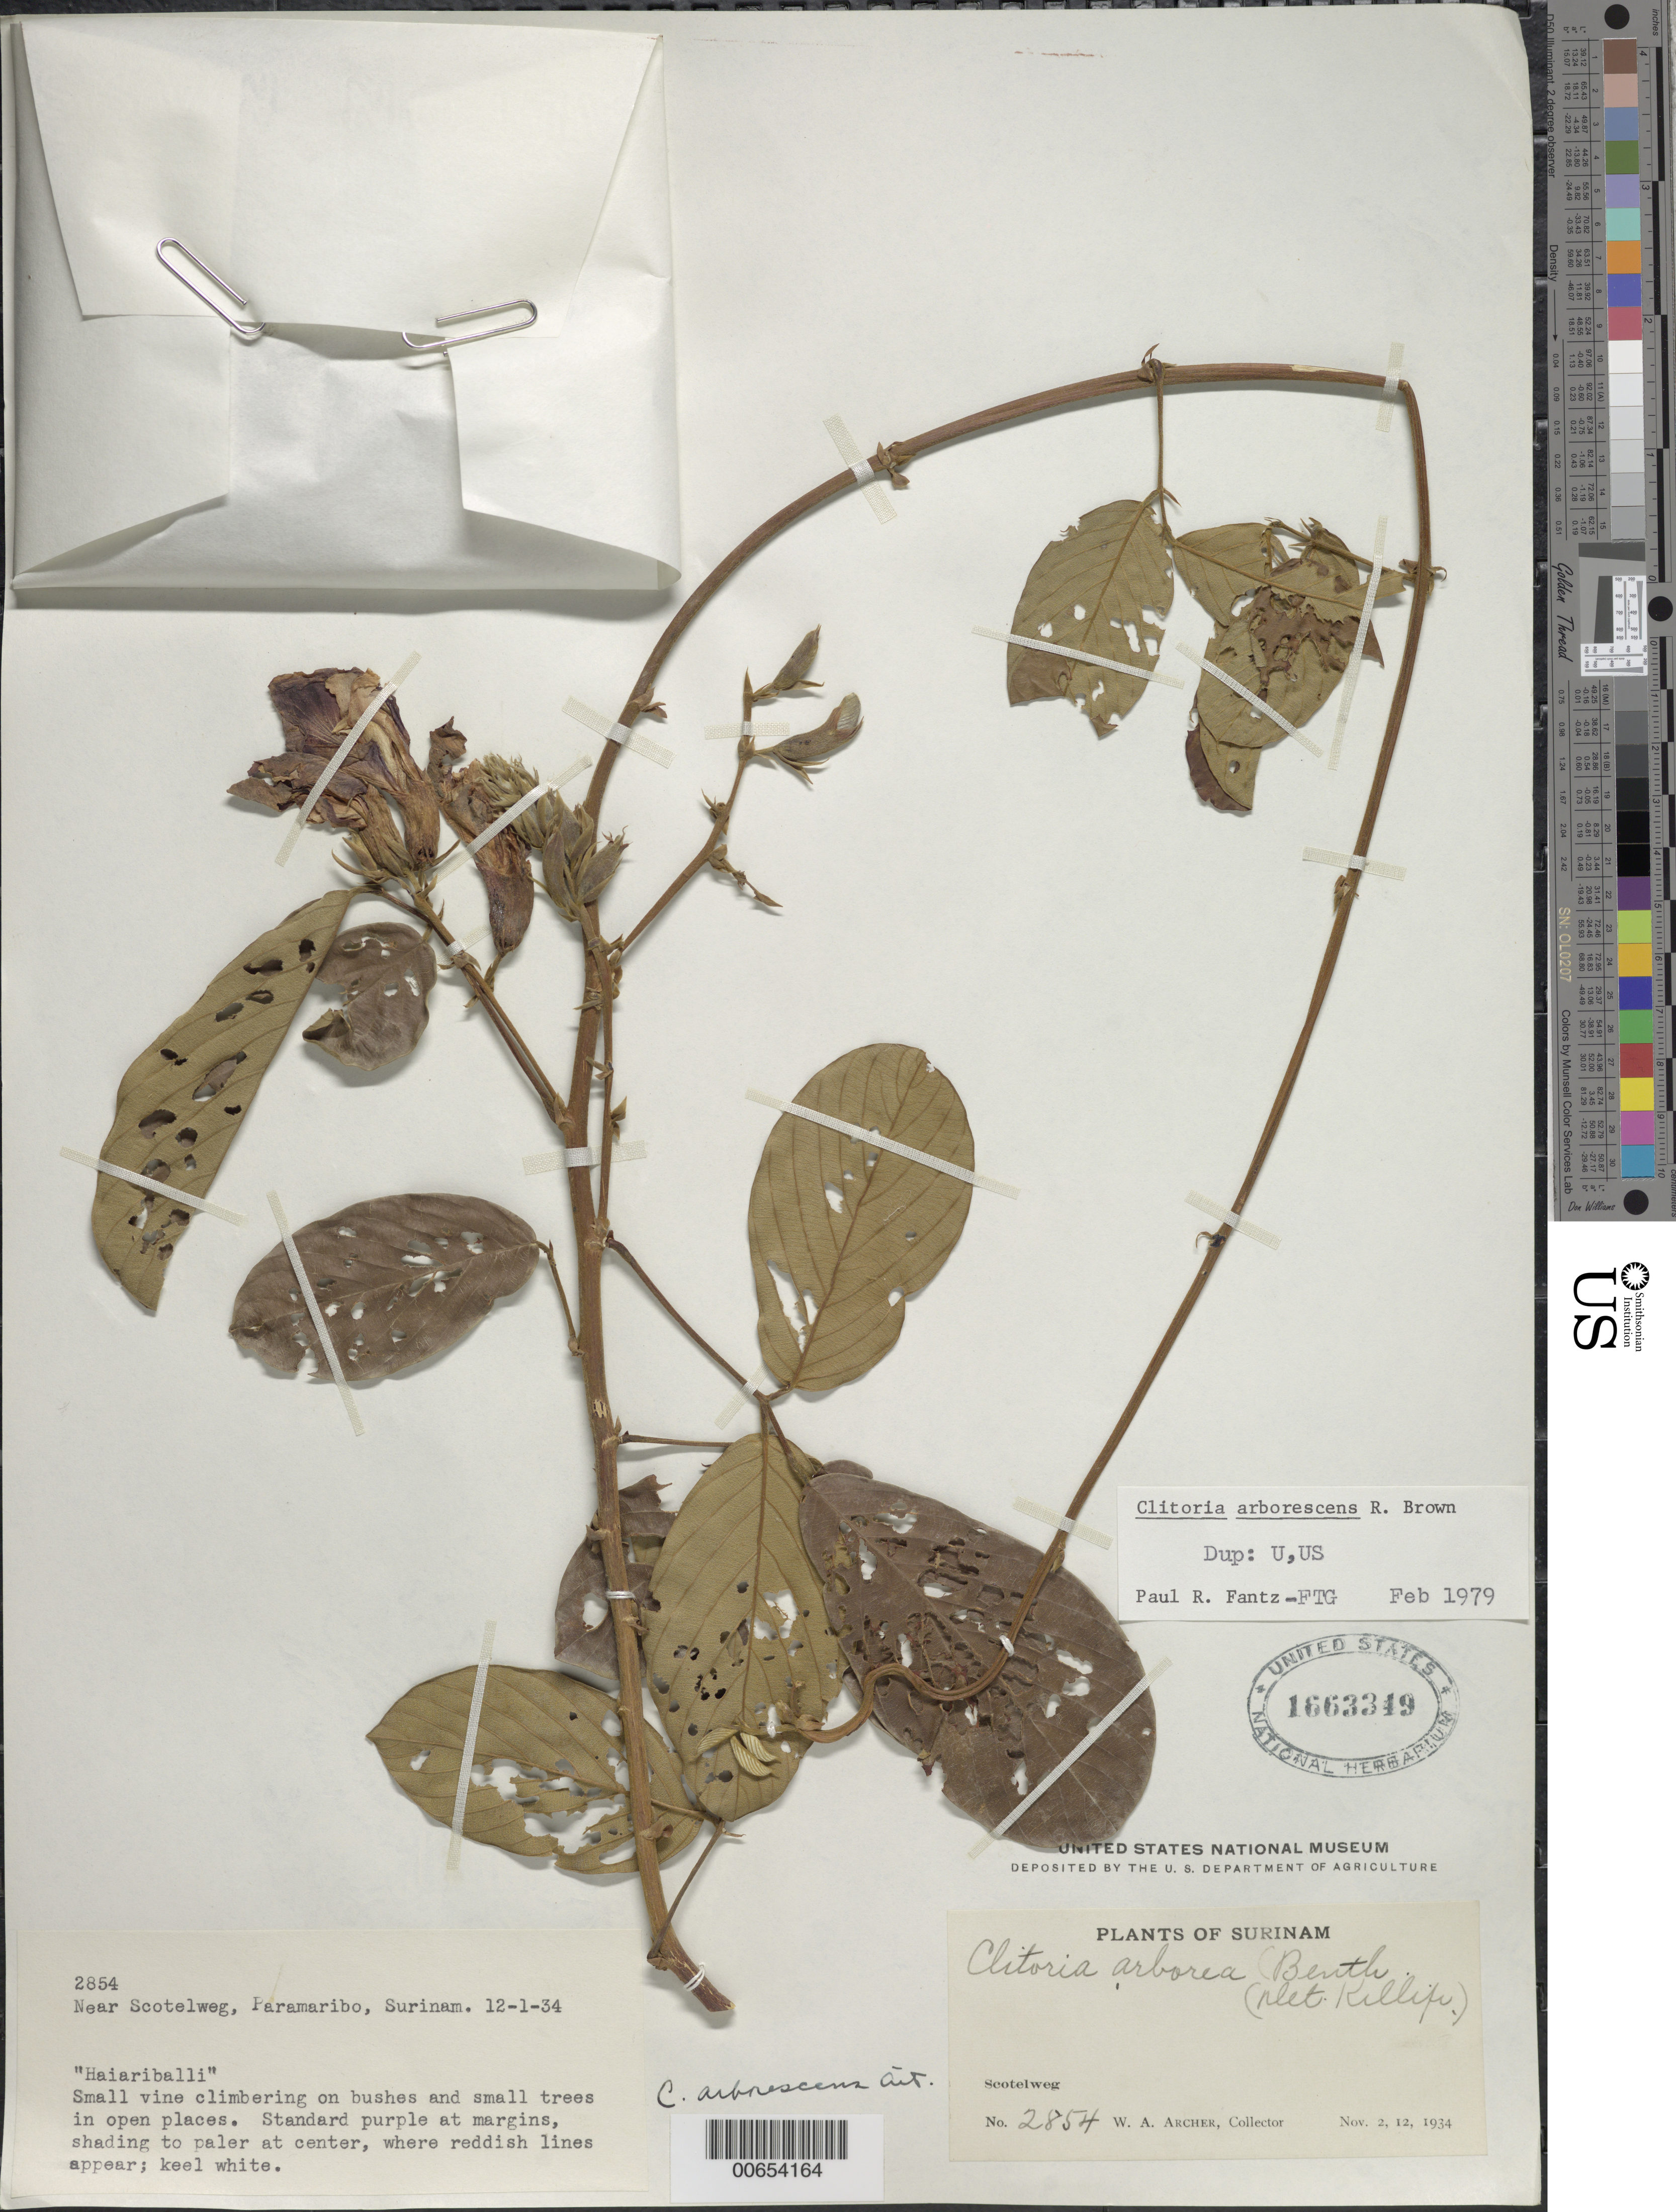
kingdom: Plantae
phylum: Tracheophyta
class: Magnoliopsida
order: Fabales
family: Fabaceae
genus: Clitoria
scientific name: Clitoria arborescens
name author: R. Br.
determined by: Fantz, P. R., (FLAS), University of Florida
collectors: W. A. Archer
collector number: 2854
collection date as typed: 1-Dec-34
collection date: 1934-12-01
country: Suriname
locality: Scotelweg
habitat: Open places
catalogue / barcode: US 1663349